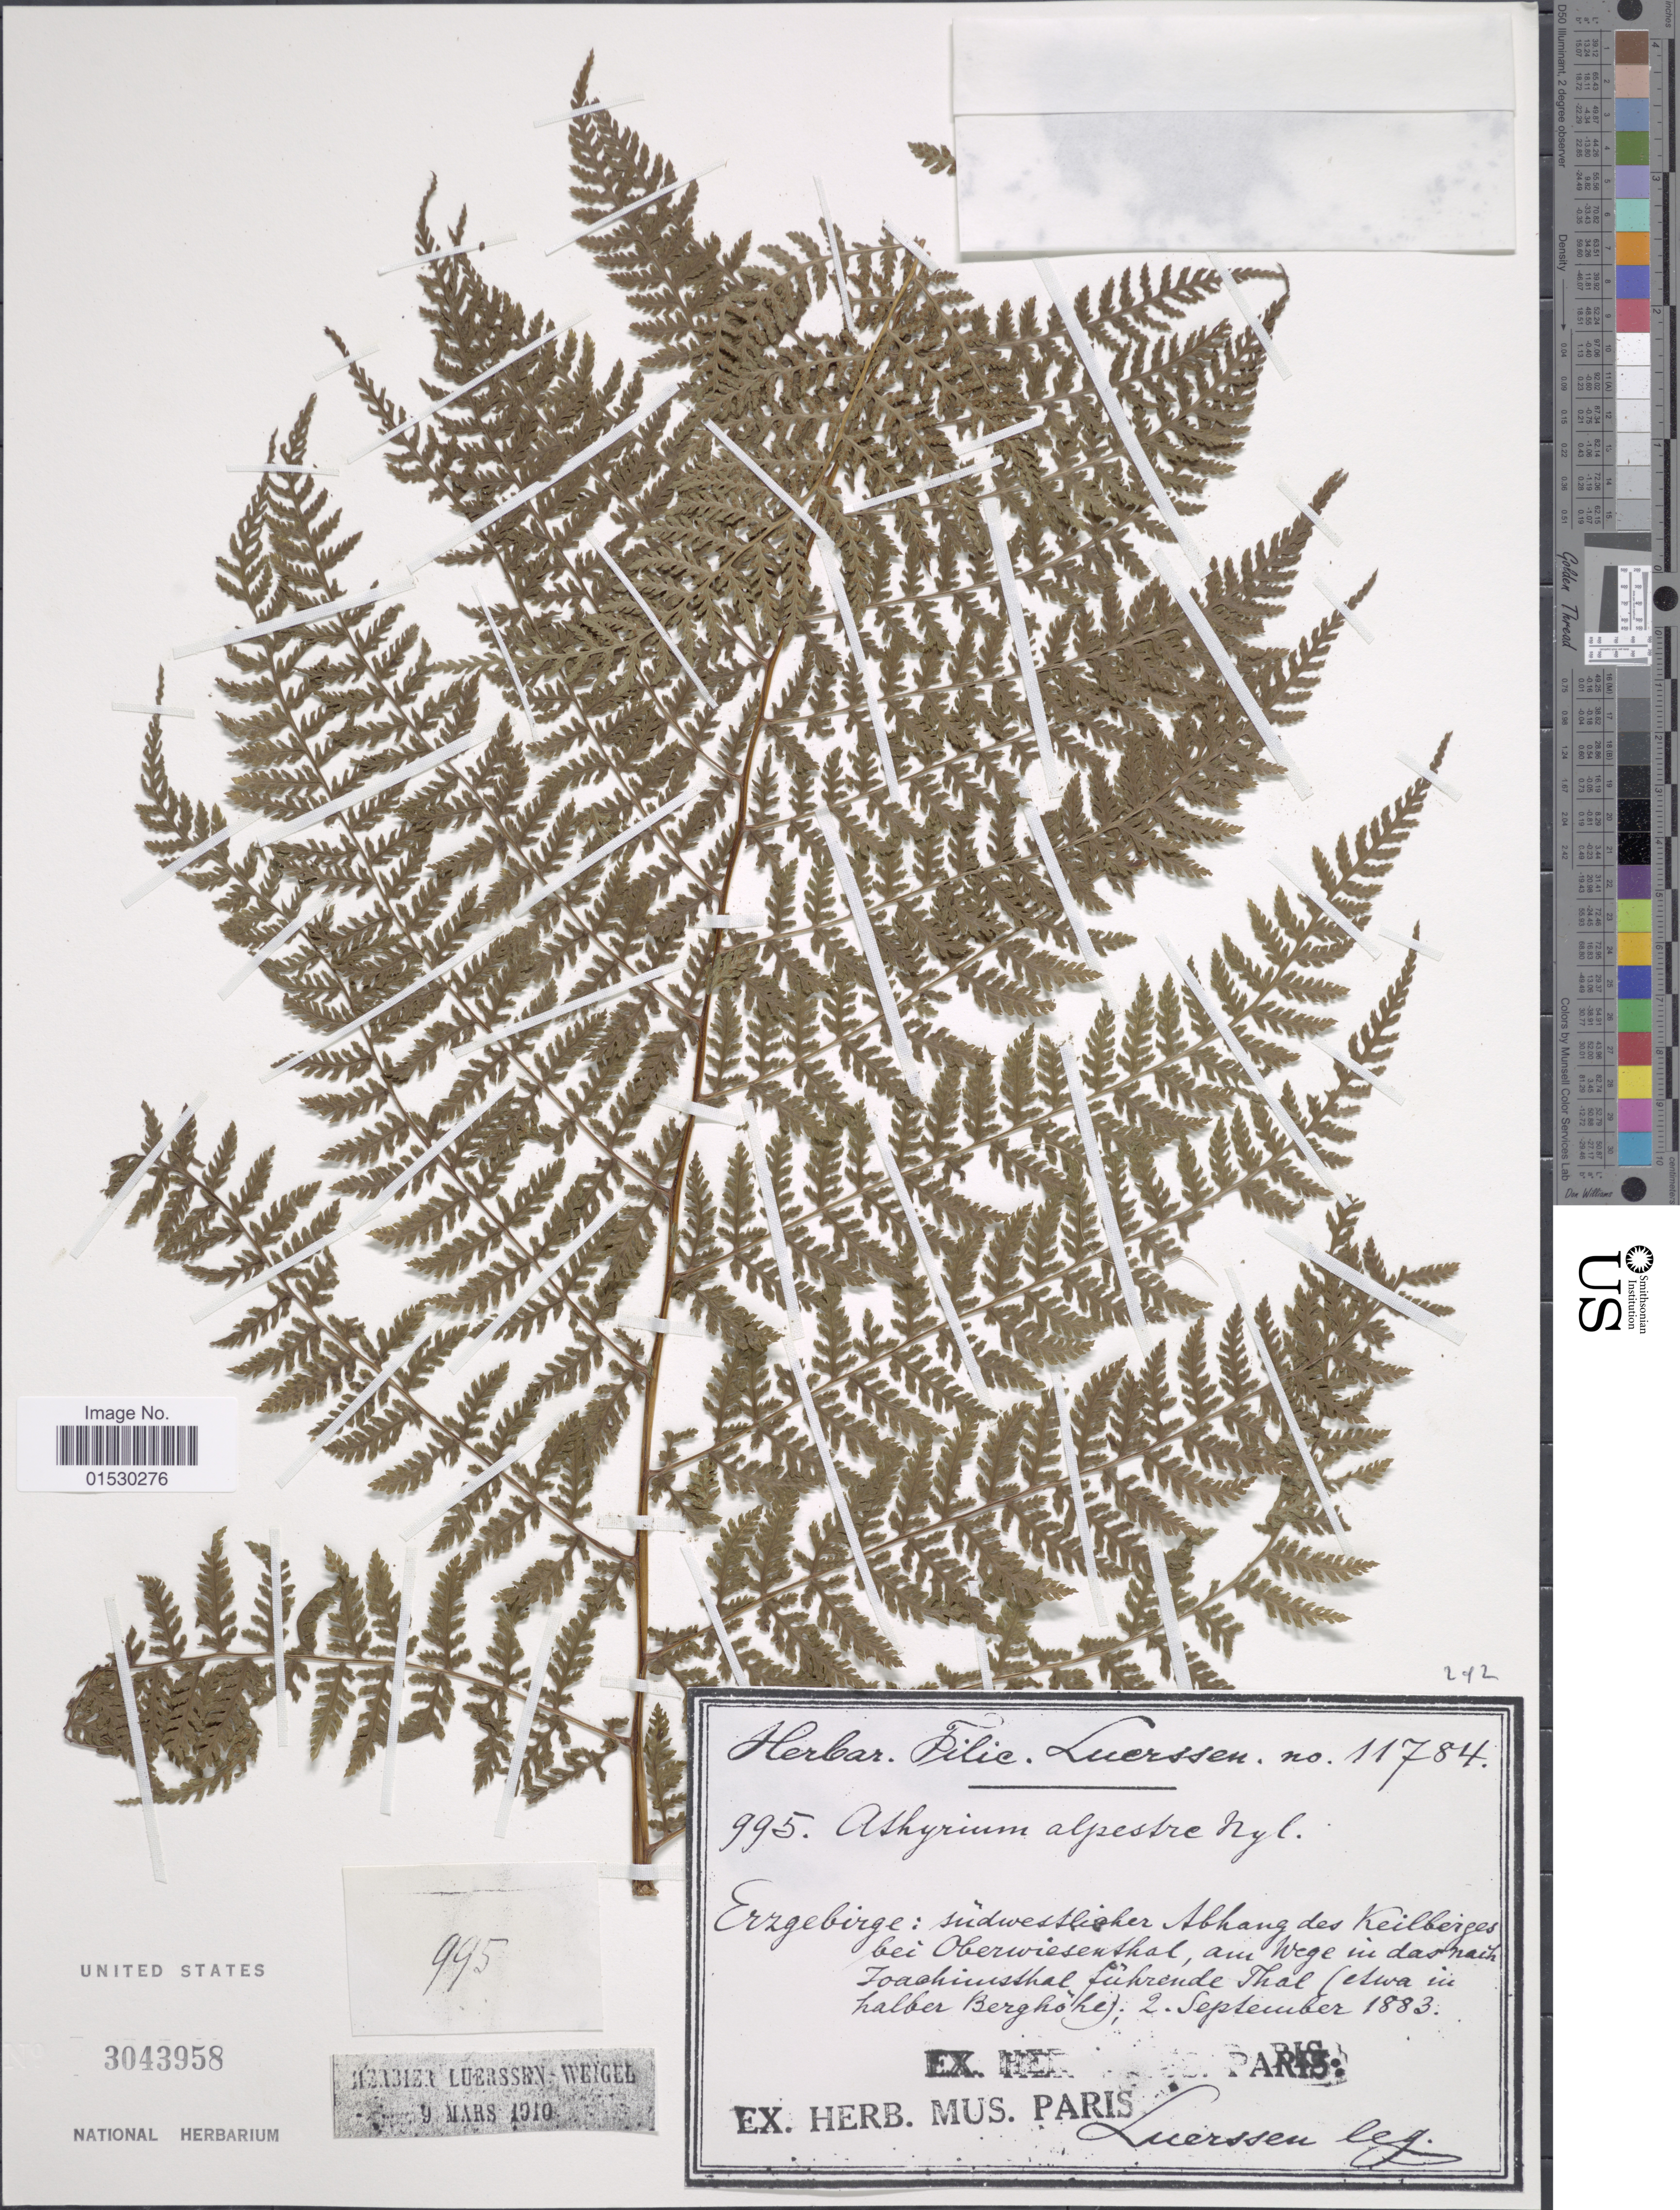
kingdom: Plantae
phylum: Tracheophyta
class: Polypodiopsida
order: Polypodiales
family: Athyriaceae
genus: Athyrium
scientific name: Athyrium alpestre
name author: (Hoppe) Rylands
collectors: Luerssen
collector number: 11784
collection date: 1883-09-02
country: Germany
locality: Erzgebirge: Sudwestsliker abhang des Keilberges bei Oberwiesnthal, au Wege iu das nach Joaohiusthal fuhrende Thal (etwa in halber Berghohe) [interpreted]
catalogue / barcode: US 3043958